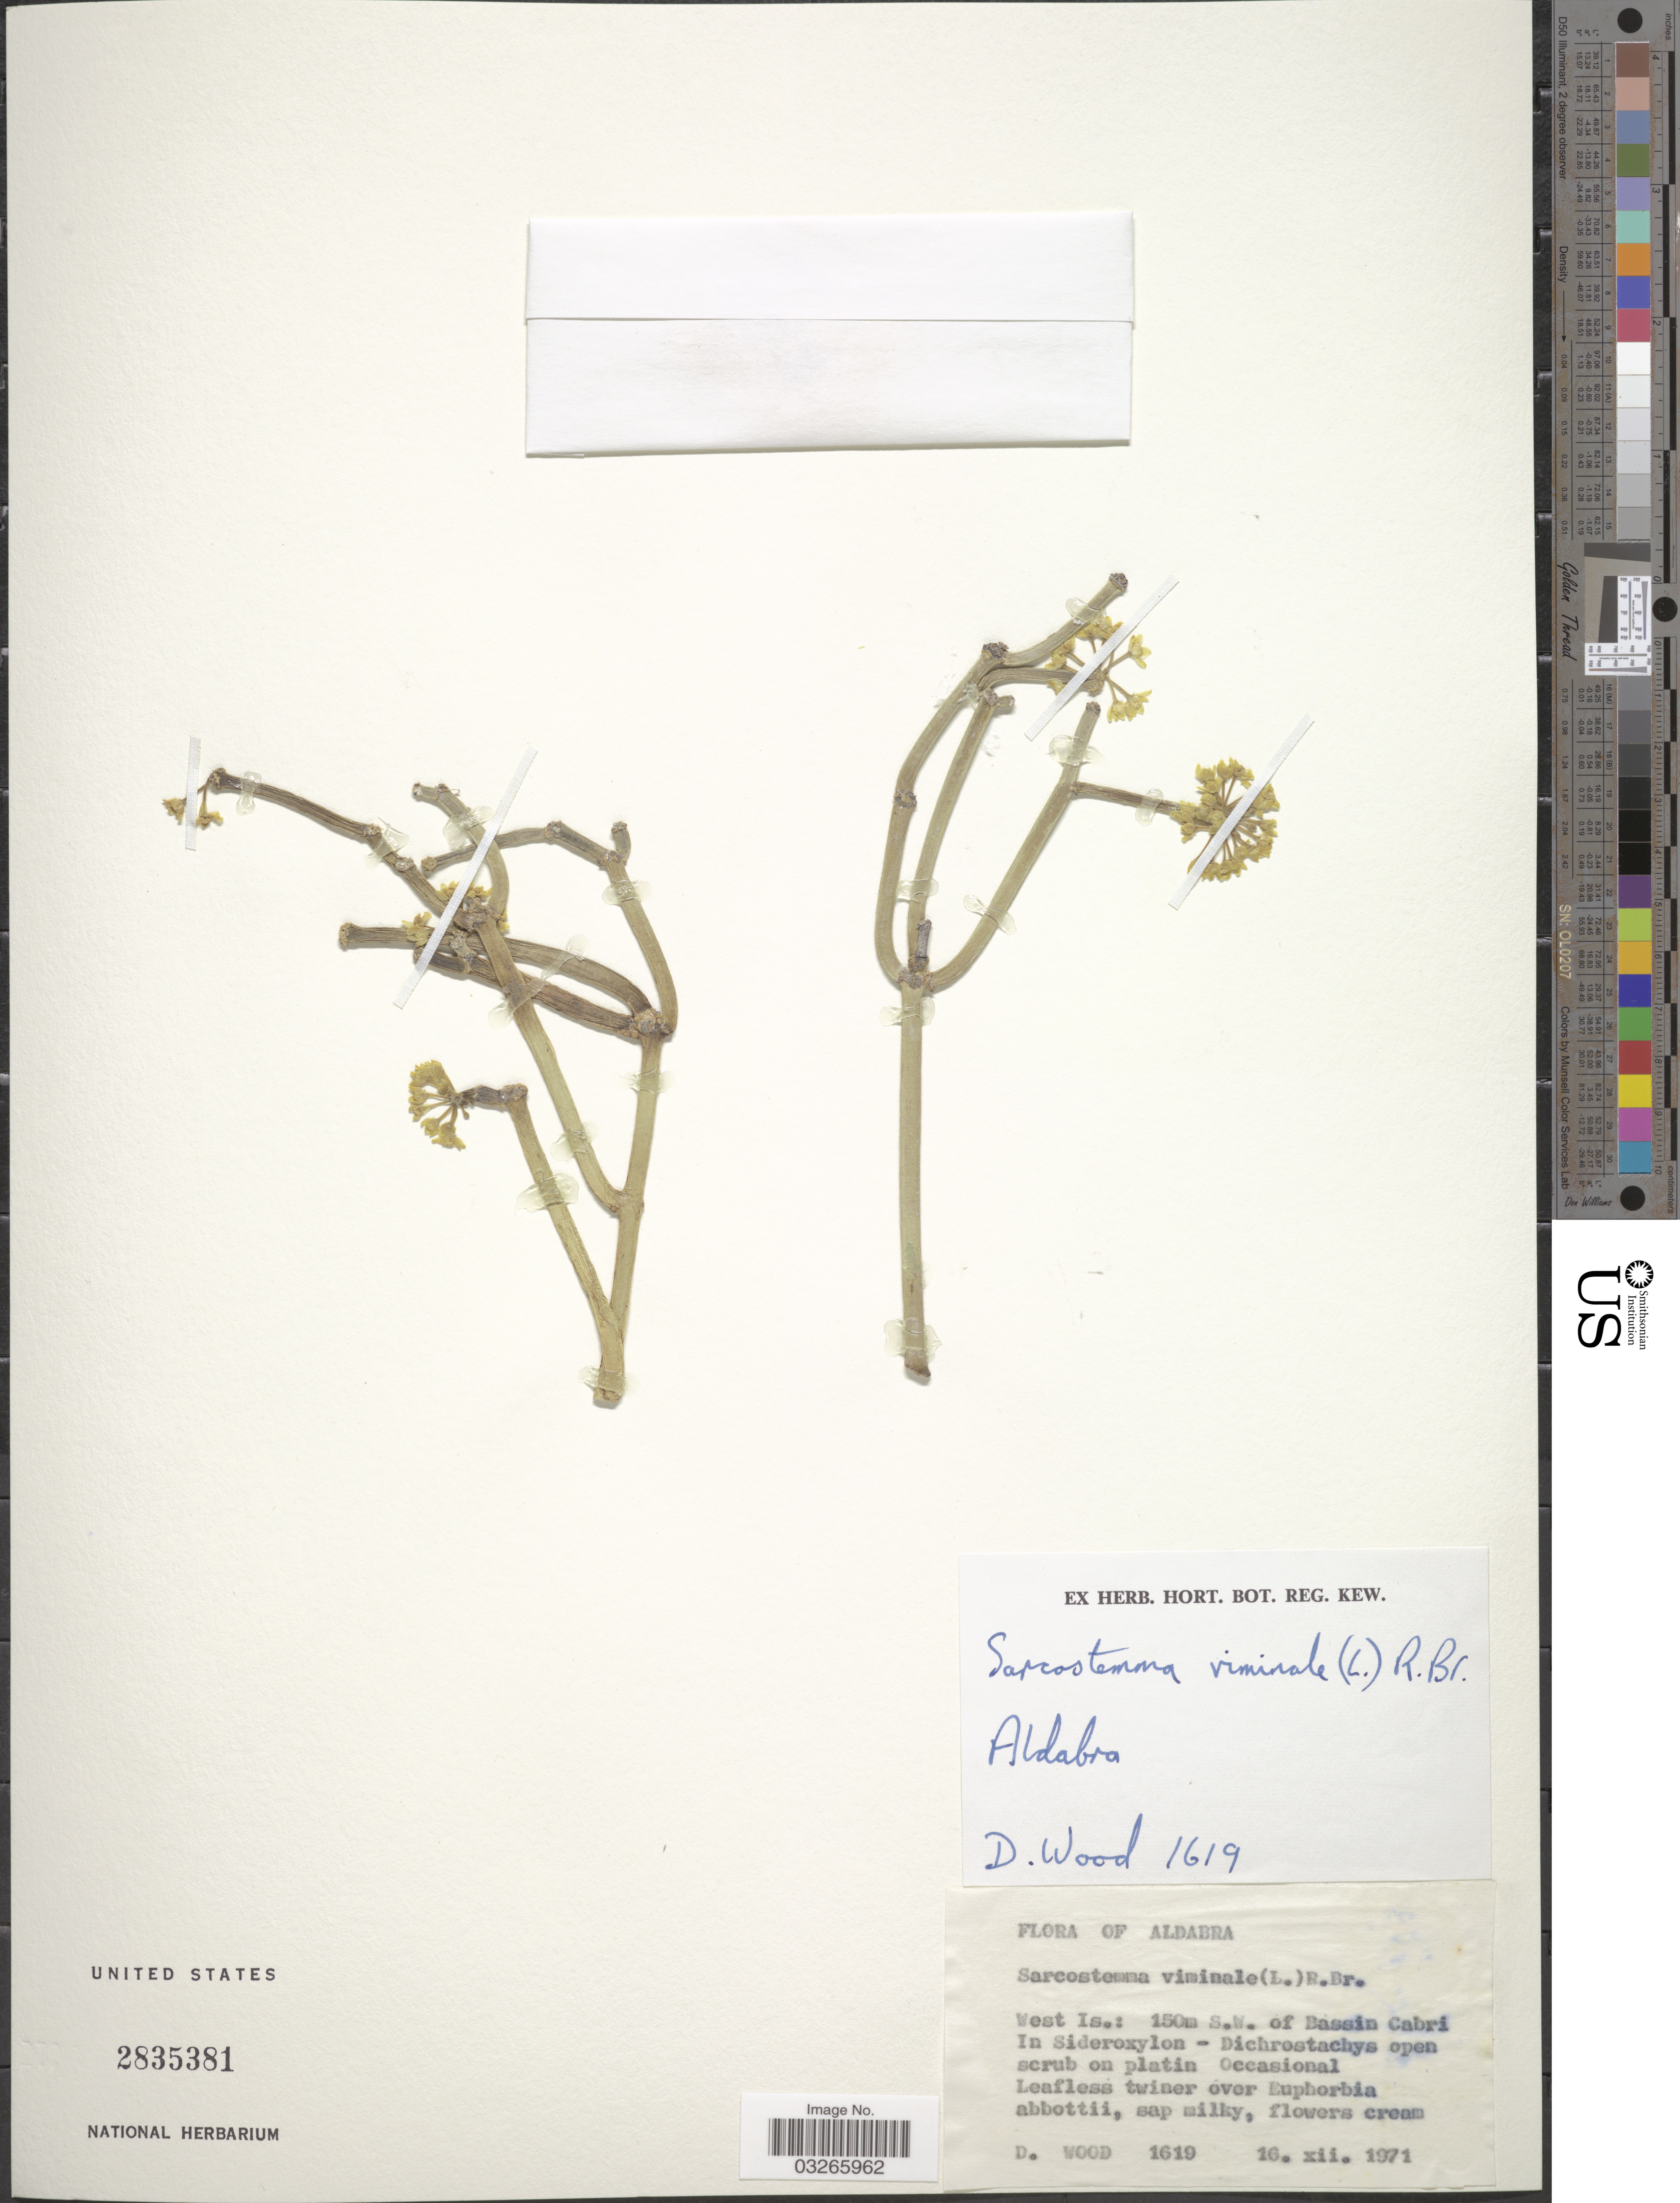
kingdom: Plantae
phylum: Tracheophyta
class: Magnoliopsida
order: Gentianales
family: Apocynaceae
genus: Sarcostemma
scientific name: Sarcostemma viminale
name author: (Linn) R. Br.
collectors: D. Wood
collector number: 1619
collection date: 1971-12-16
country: Seychelles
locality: Aldabra. West Is.: 150m S.W. of Bassin Cabri.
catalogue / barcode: US 2835381